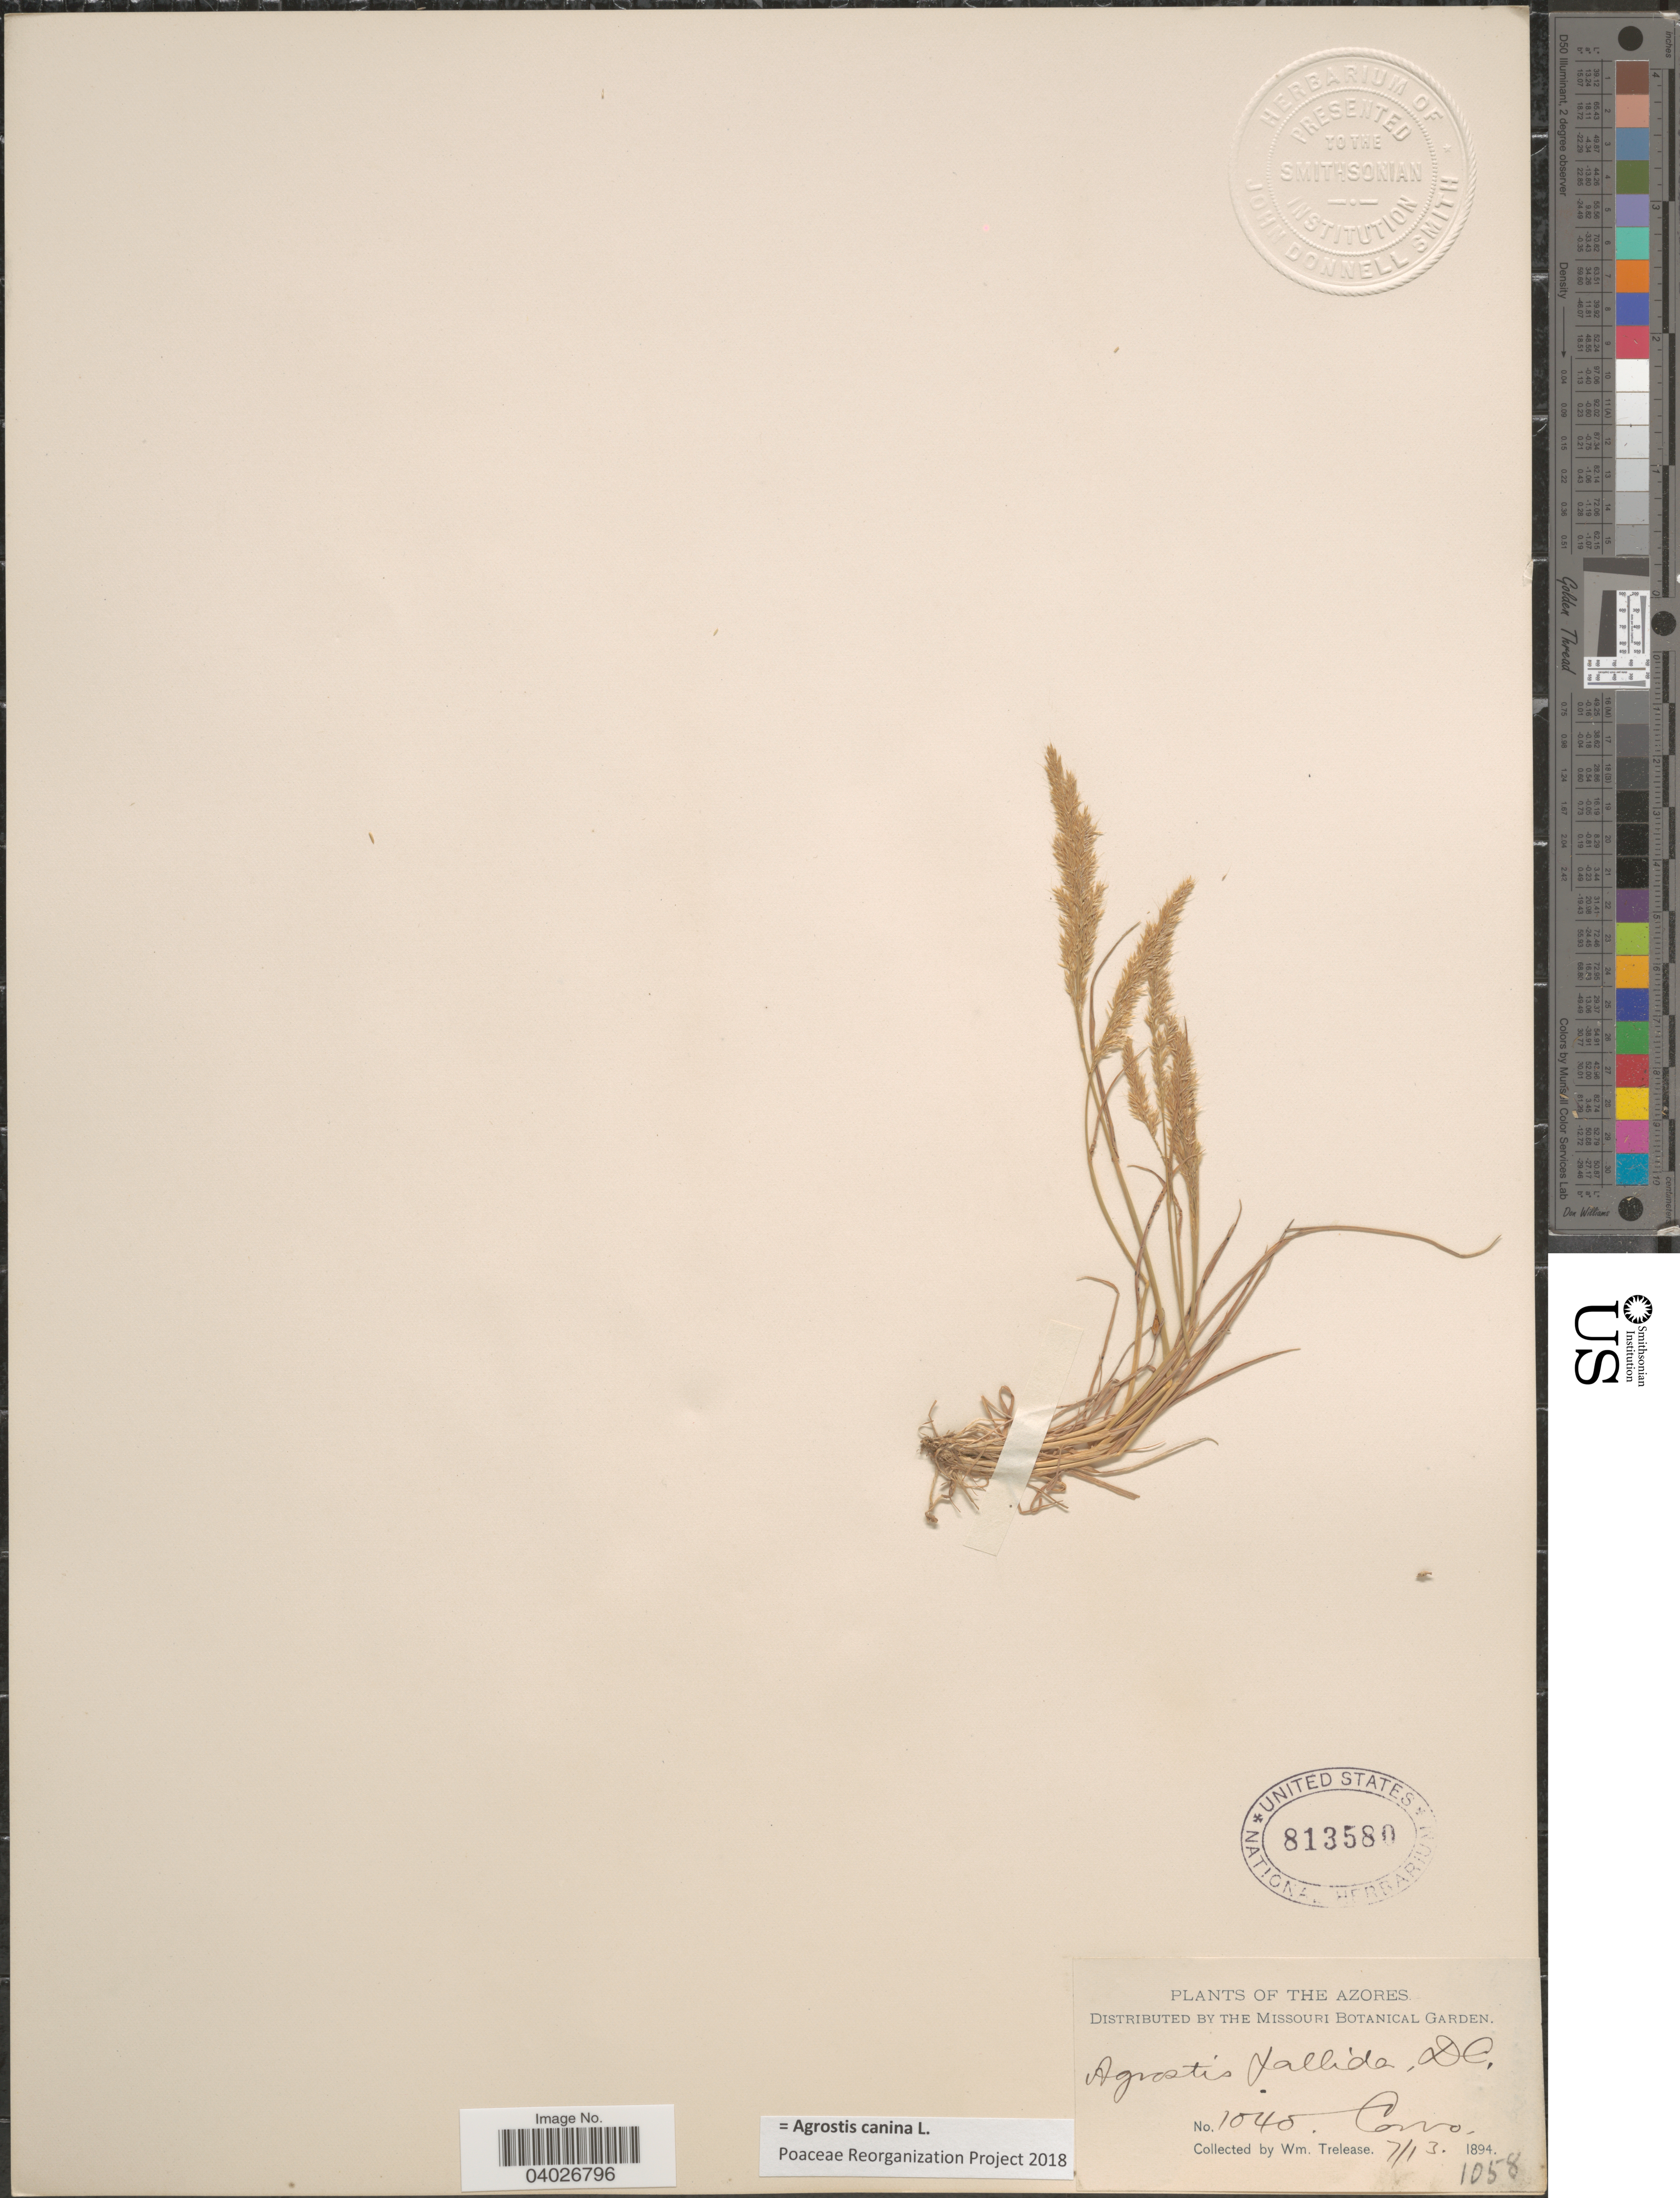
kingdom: Plantae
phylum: Tracheophyta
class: Liliopsida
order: Poales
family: Poaceae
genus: Agrostis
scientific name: Agrostis canina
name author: L.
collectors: W. Trelease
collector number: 1048*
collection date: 1894-07-13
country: Portugal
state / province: Azores (Aut. Reg.)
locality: Cano.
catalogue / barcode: US 813580